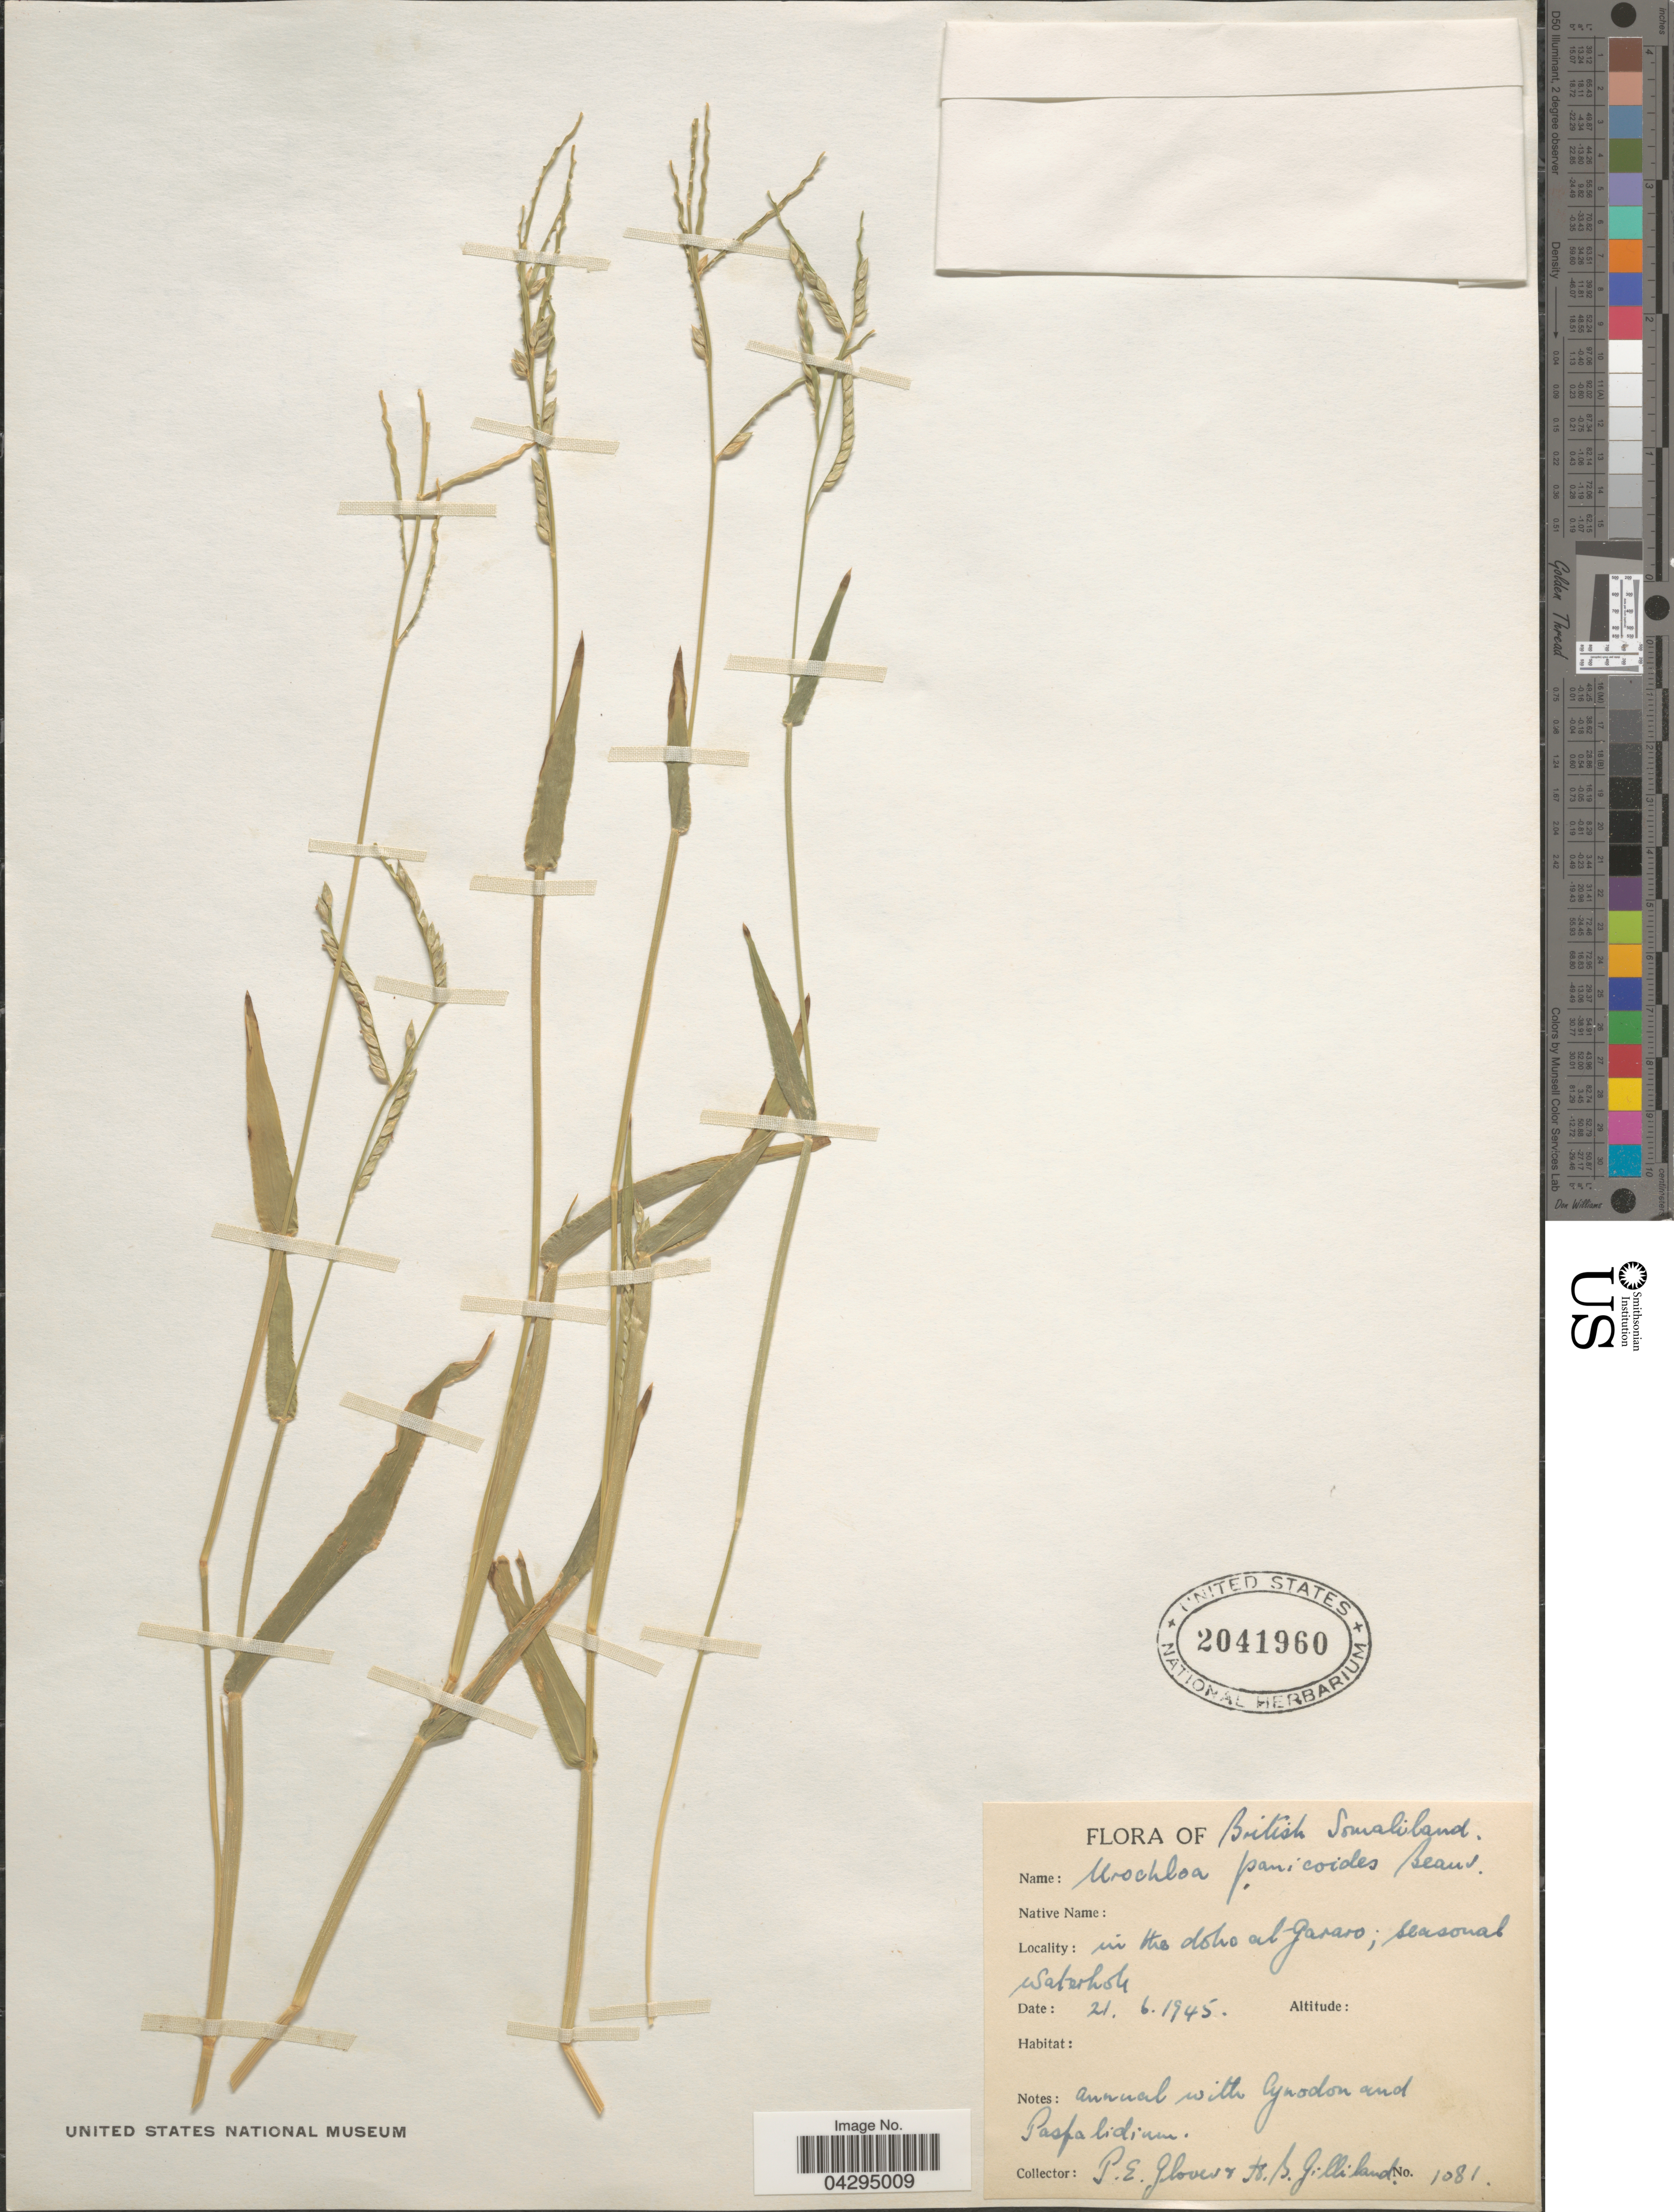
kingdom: Plantae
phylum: Tracheophyta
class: Liliopsida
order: Poales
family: Poaceae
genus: Urochloa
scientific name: Urochloa panicoides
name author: P. Beauv.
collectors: P. Glover & H. Gilliland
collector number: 1081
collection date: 1945-06-21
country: Somalia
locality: British Somaliland. In the doho al Gararo.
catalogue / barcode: US 2041960